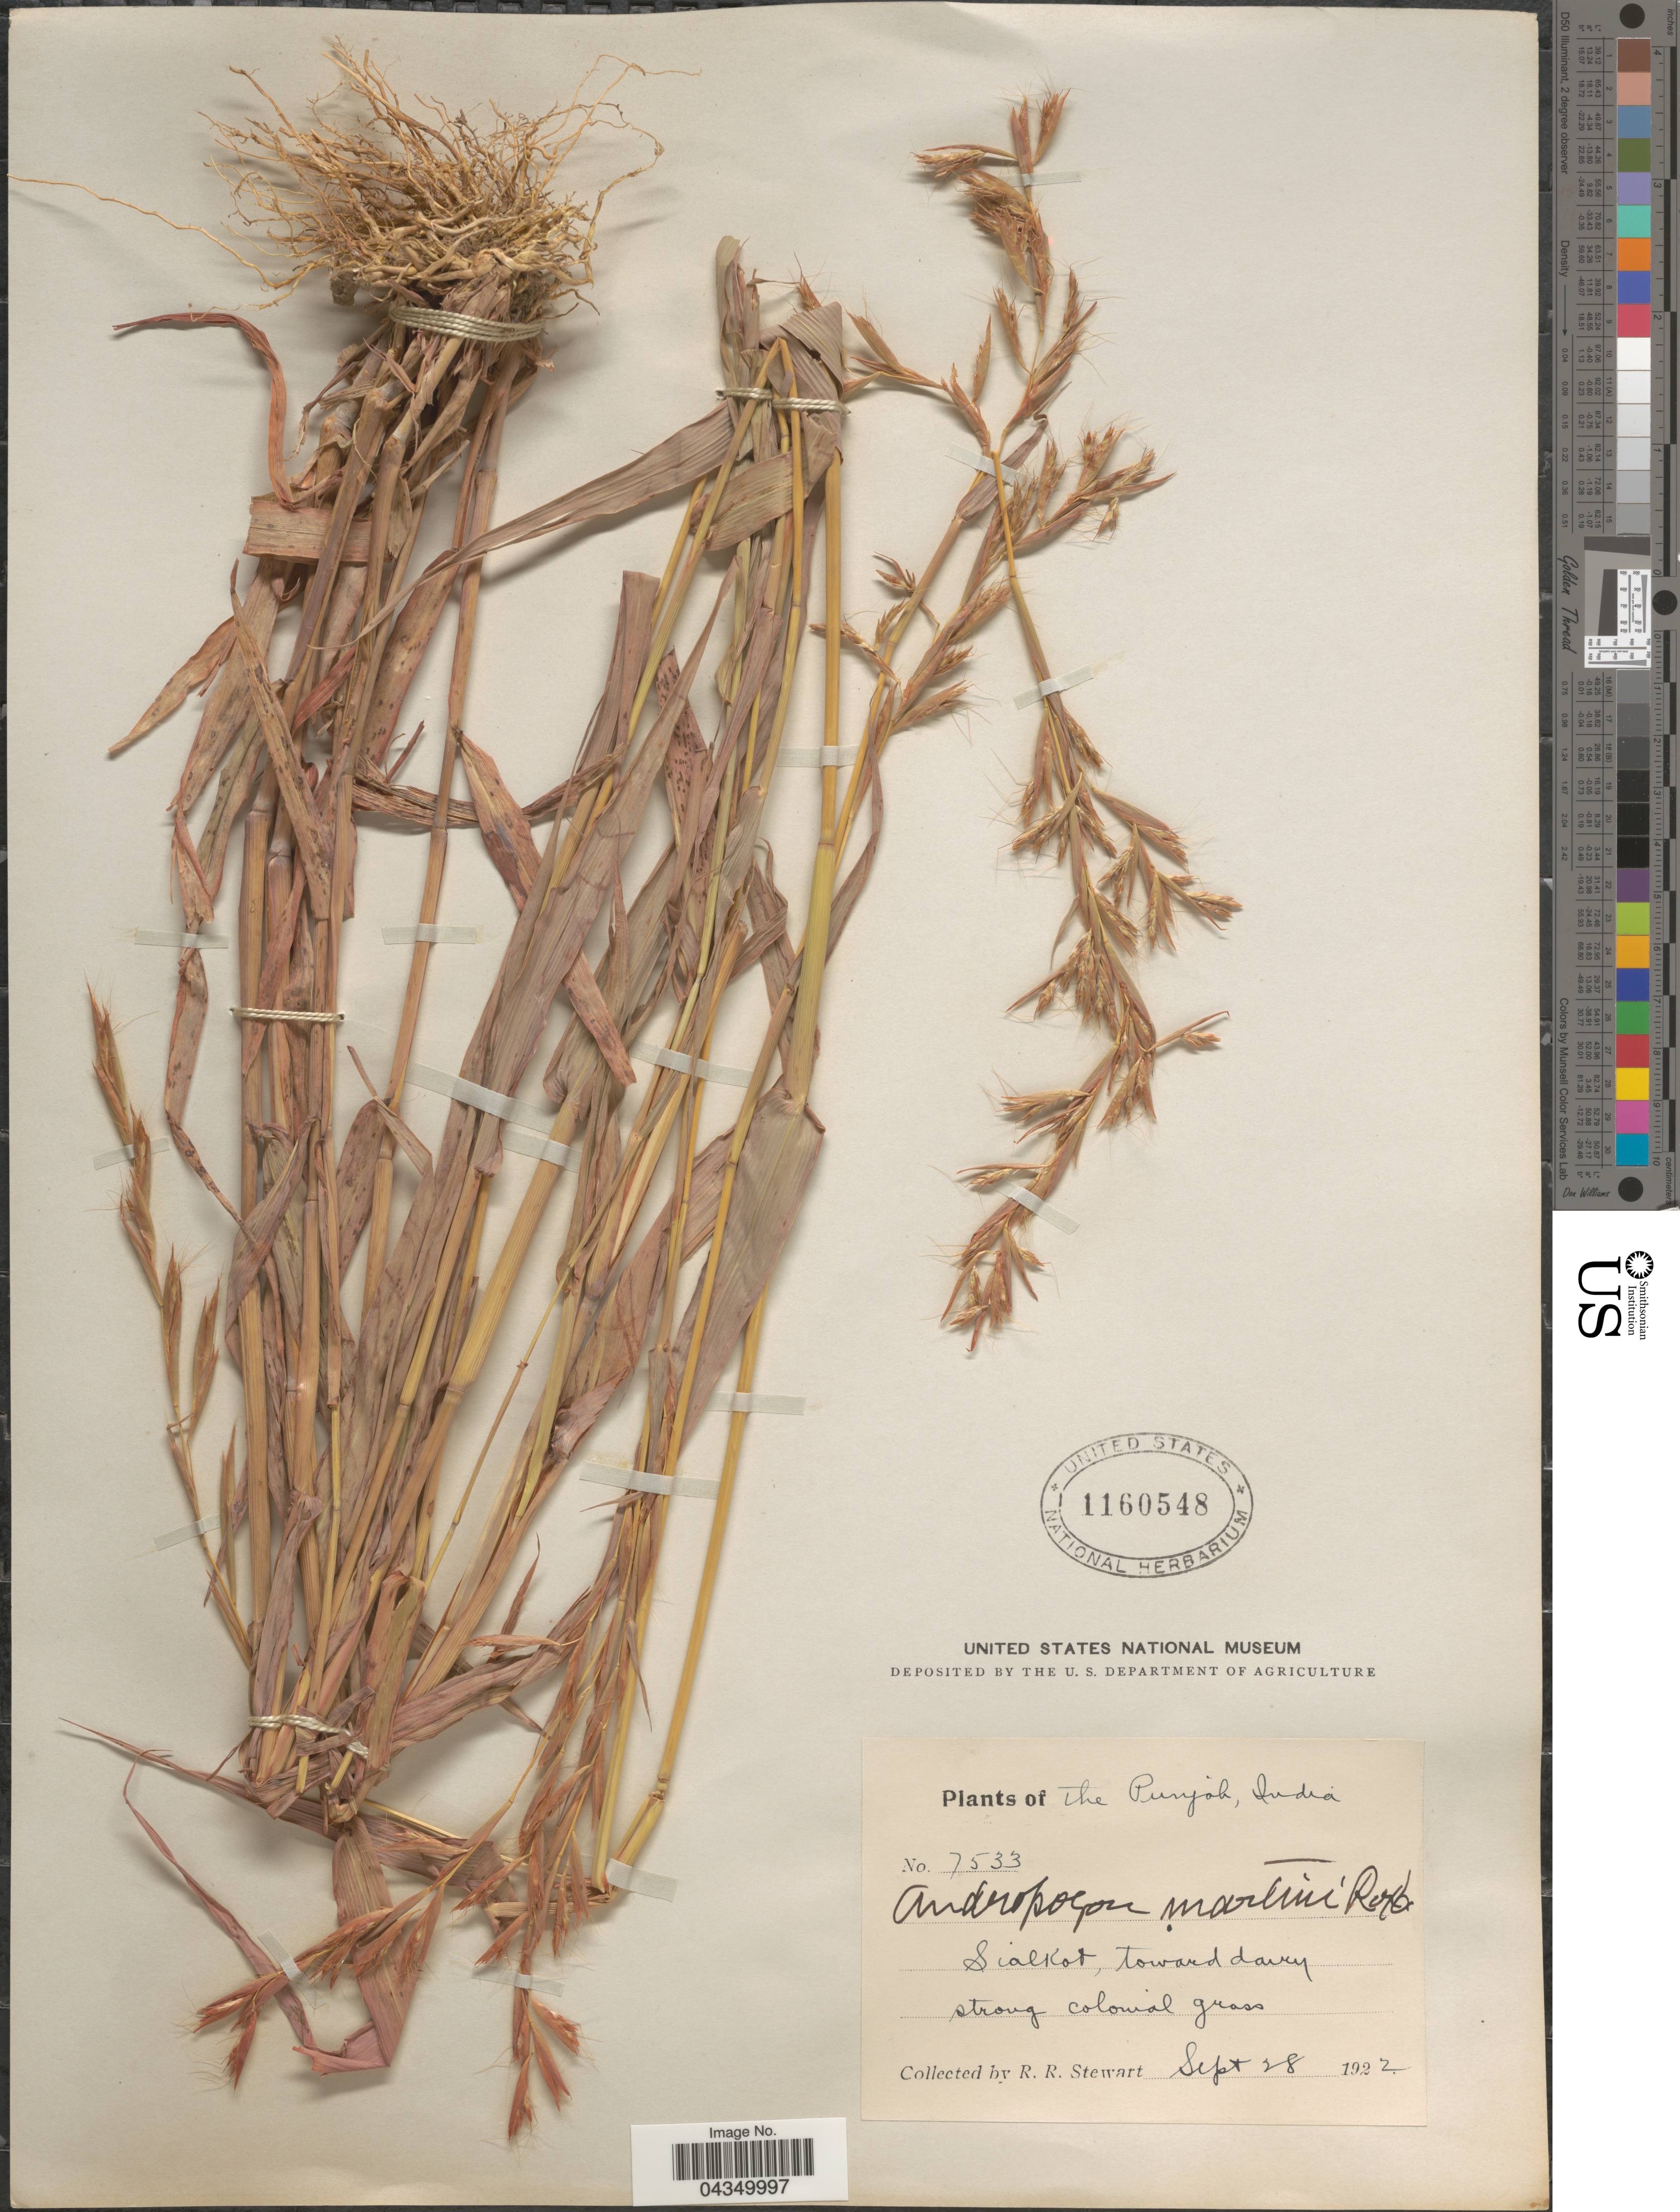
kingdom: Plantae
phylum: Tracheophyta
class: Liliopsida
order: Poales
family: Poaceae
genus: Cymbopogon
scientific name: Cymbopogon martini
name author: (Roxb.) Stapf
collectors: R. Stewart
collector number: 7533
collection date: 1922-09-28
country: Pakistan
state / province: Punjab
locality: Sialkot.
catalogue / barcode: US 1160548